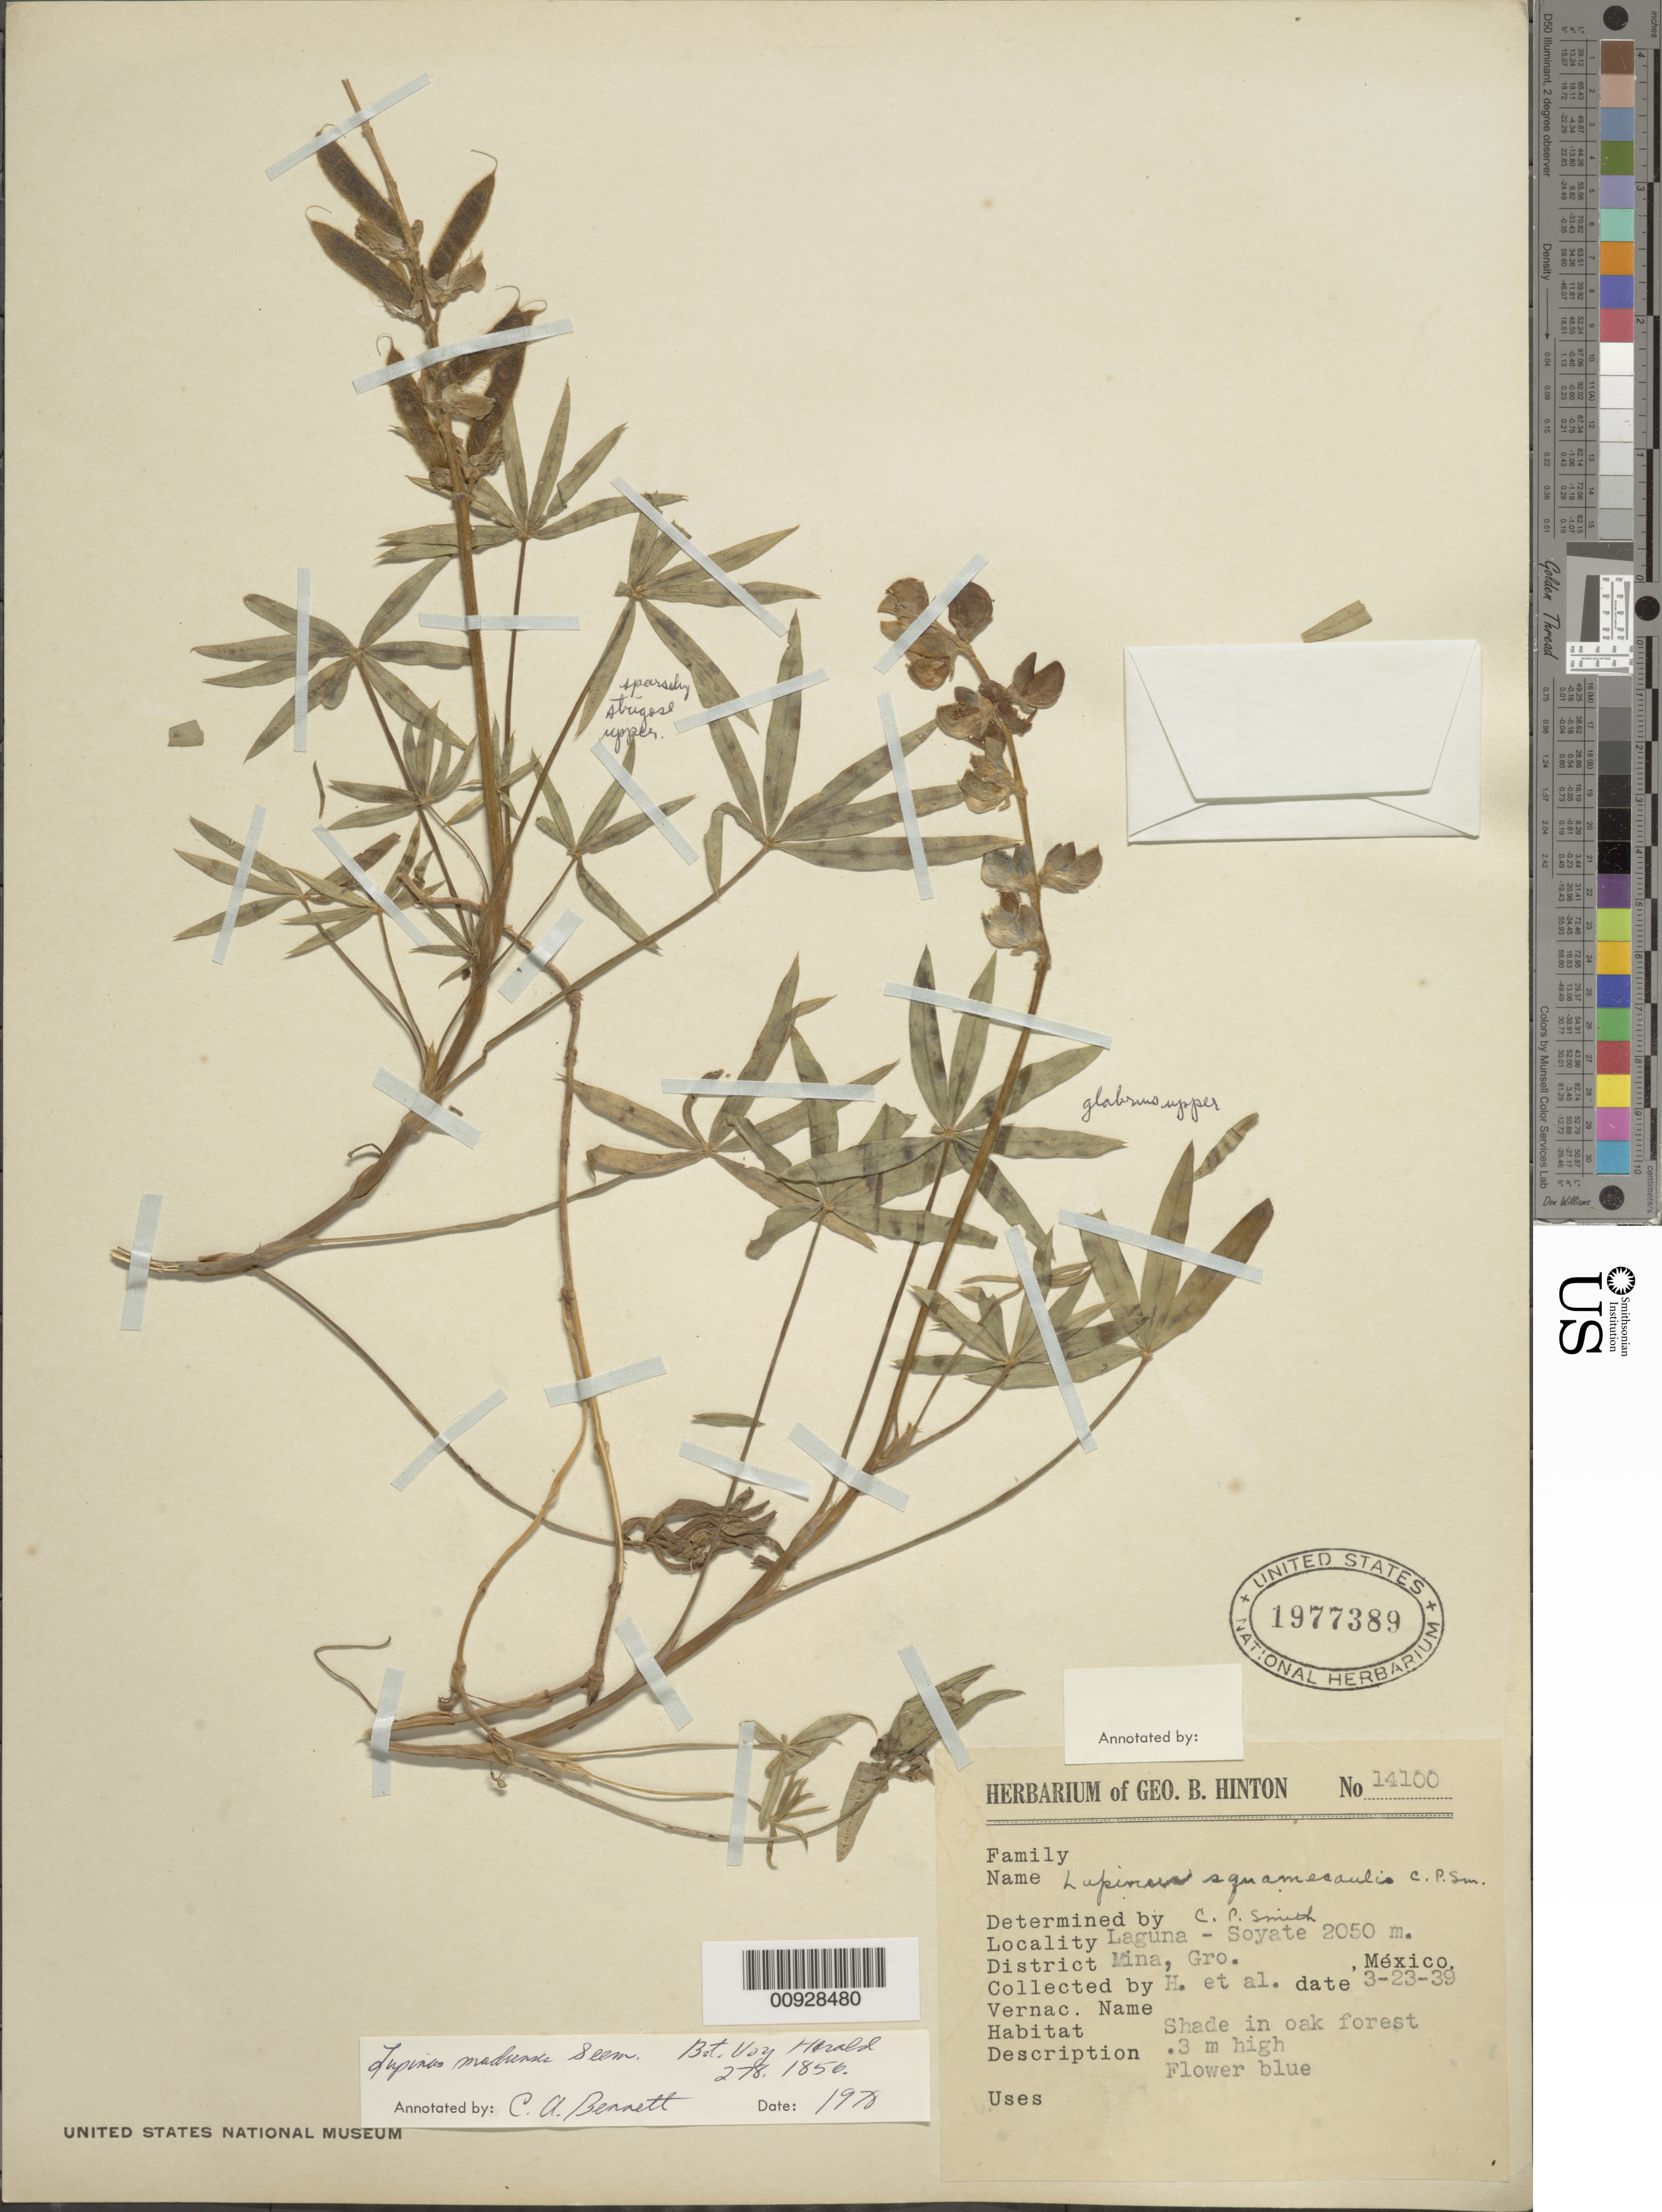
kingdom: Plantae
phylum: Tracheophyta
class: Magnoliopsida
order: Fabales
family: Fabaceae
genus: Lupinus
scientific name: Lupinus madrensis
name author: Seem.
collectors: G. B. Hinton & et al.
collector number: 14100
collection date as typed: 23 Mar 1939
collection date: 1939-03-23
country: Mexico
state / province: Guerrero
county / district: Mina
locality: Laguna - Soyate, District Mina, Guerrero.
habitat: Shade in oak forest.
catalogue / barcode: US 1977389